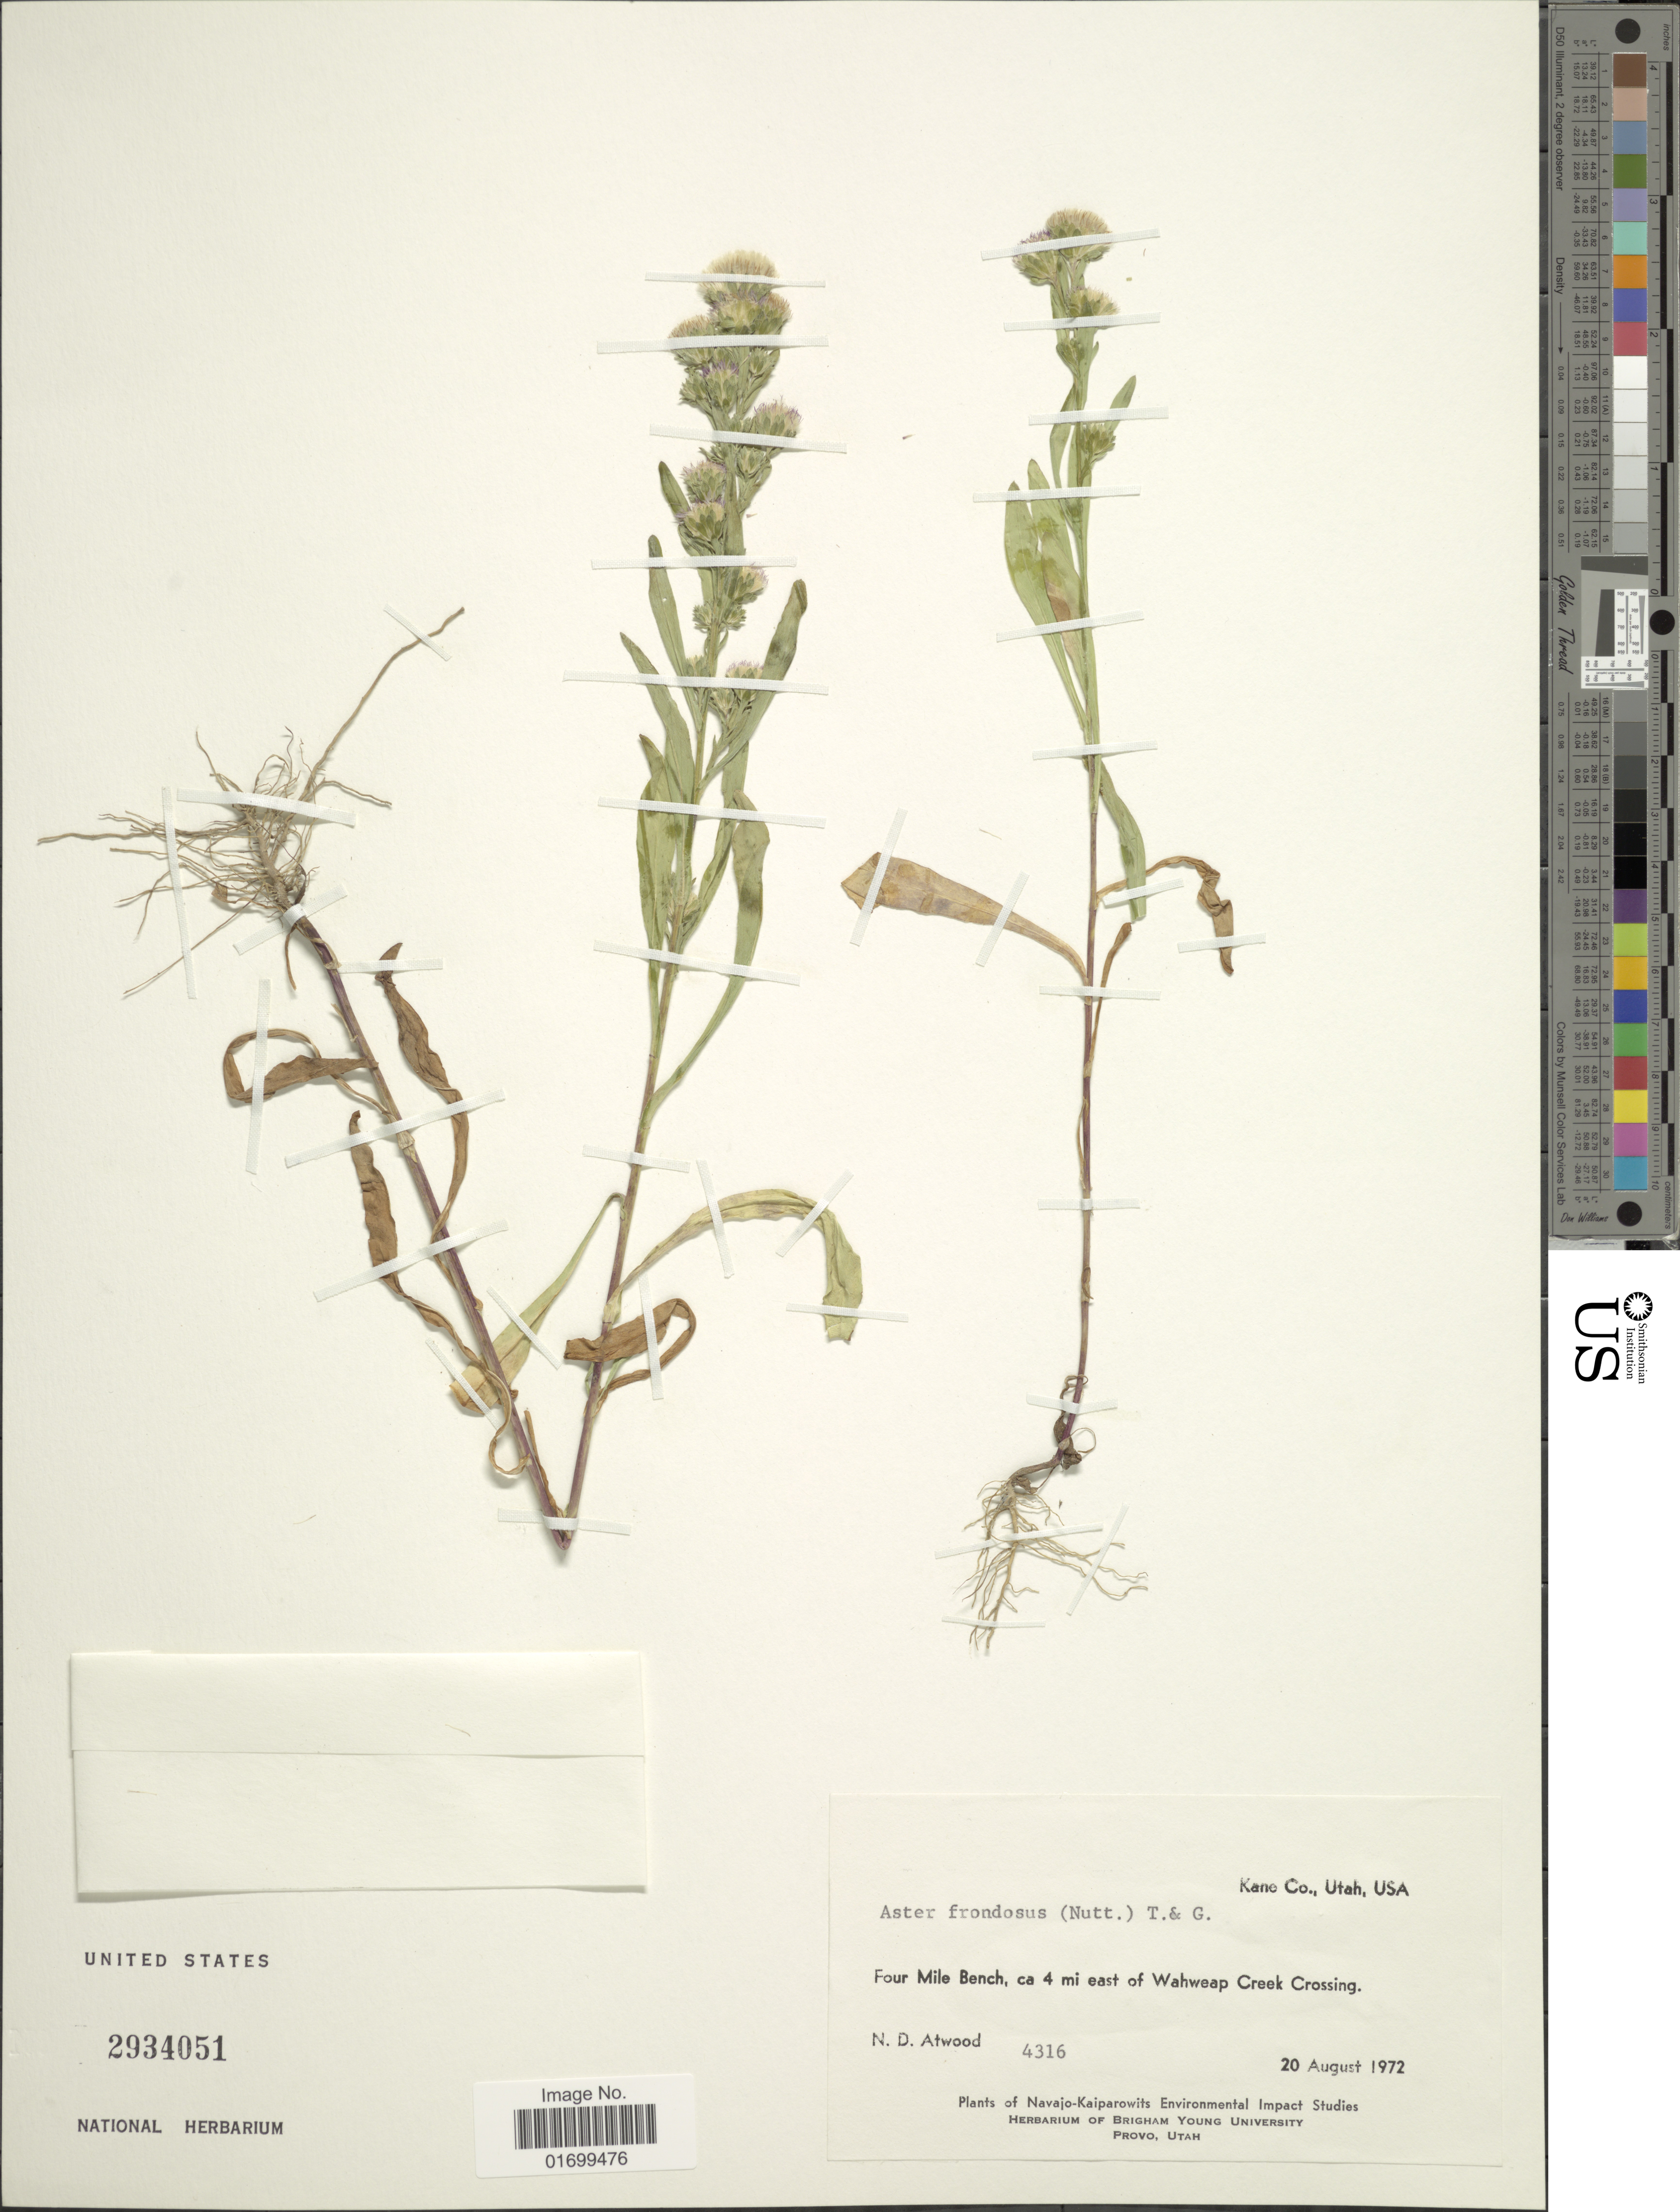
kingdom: Plantae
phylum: Tracheophyta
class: Magnoliopsida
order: Asterales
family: Asteraceae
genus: Symphyotrichum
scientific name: Symphyotrichum frondosum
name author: (Nutt.) G.L. Nesom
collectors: N. Atwood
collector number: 4316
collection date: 1972-08-20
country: United States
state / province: Utah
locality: Kane Co., Four Mile Bench, ca 4 mi east of Wahweap Creek Crossing.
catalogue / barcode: US 2934051